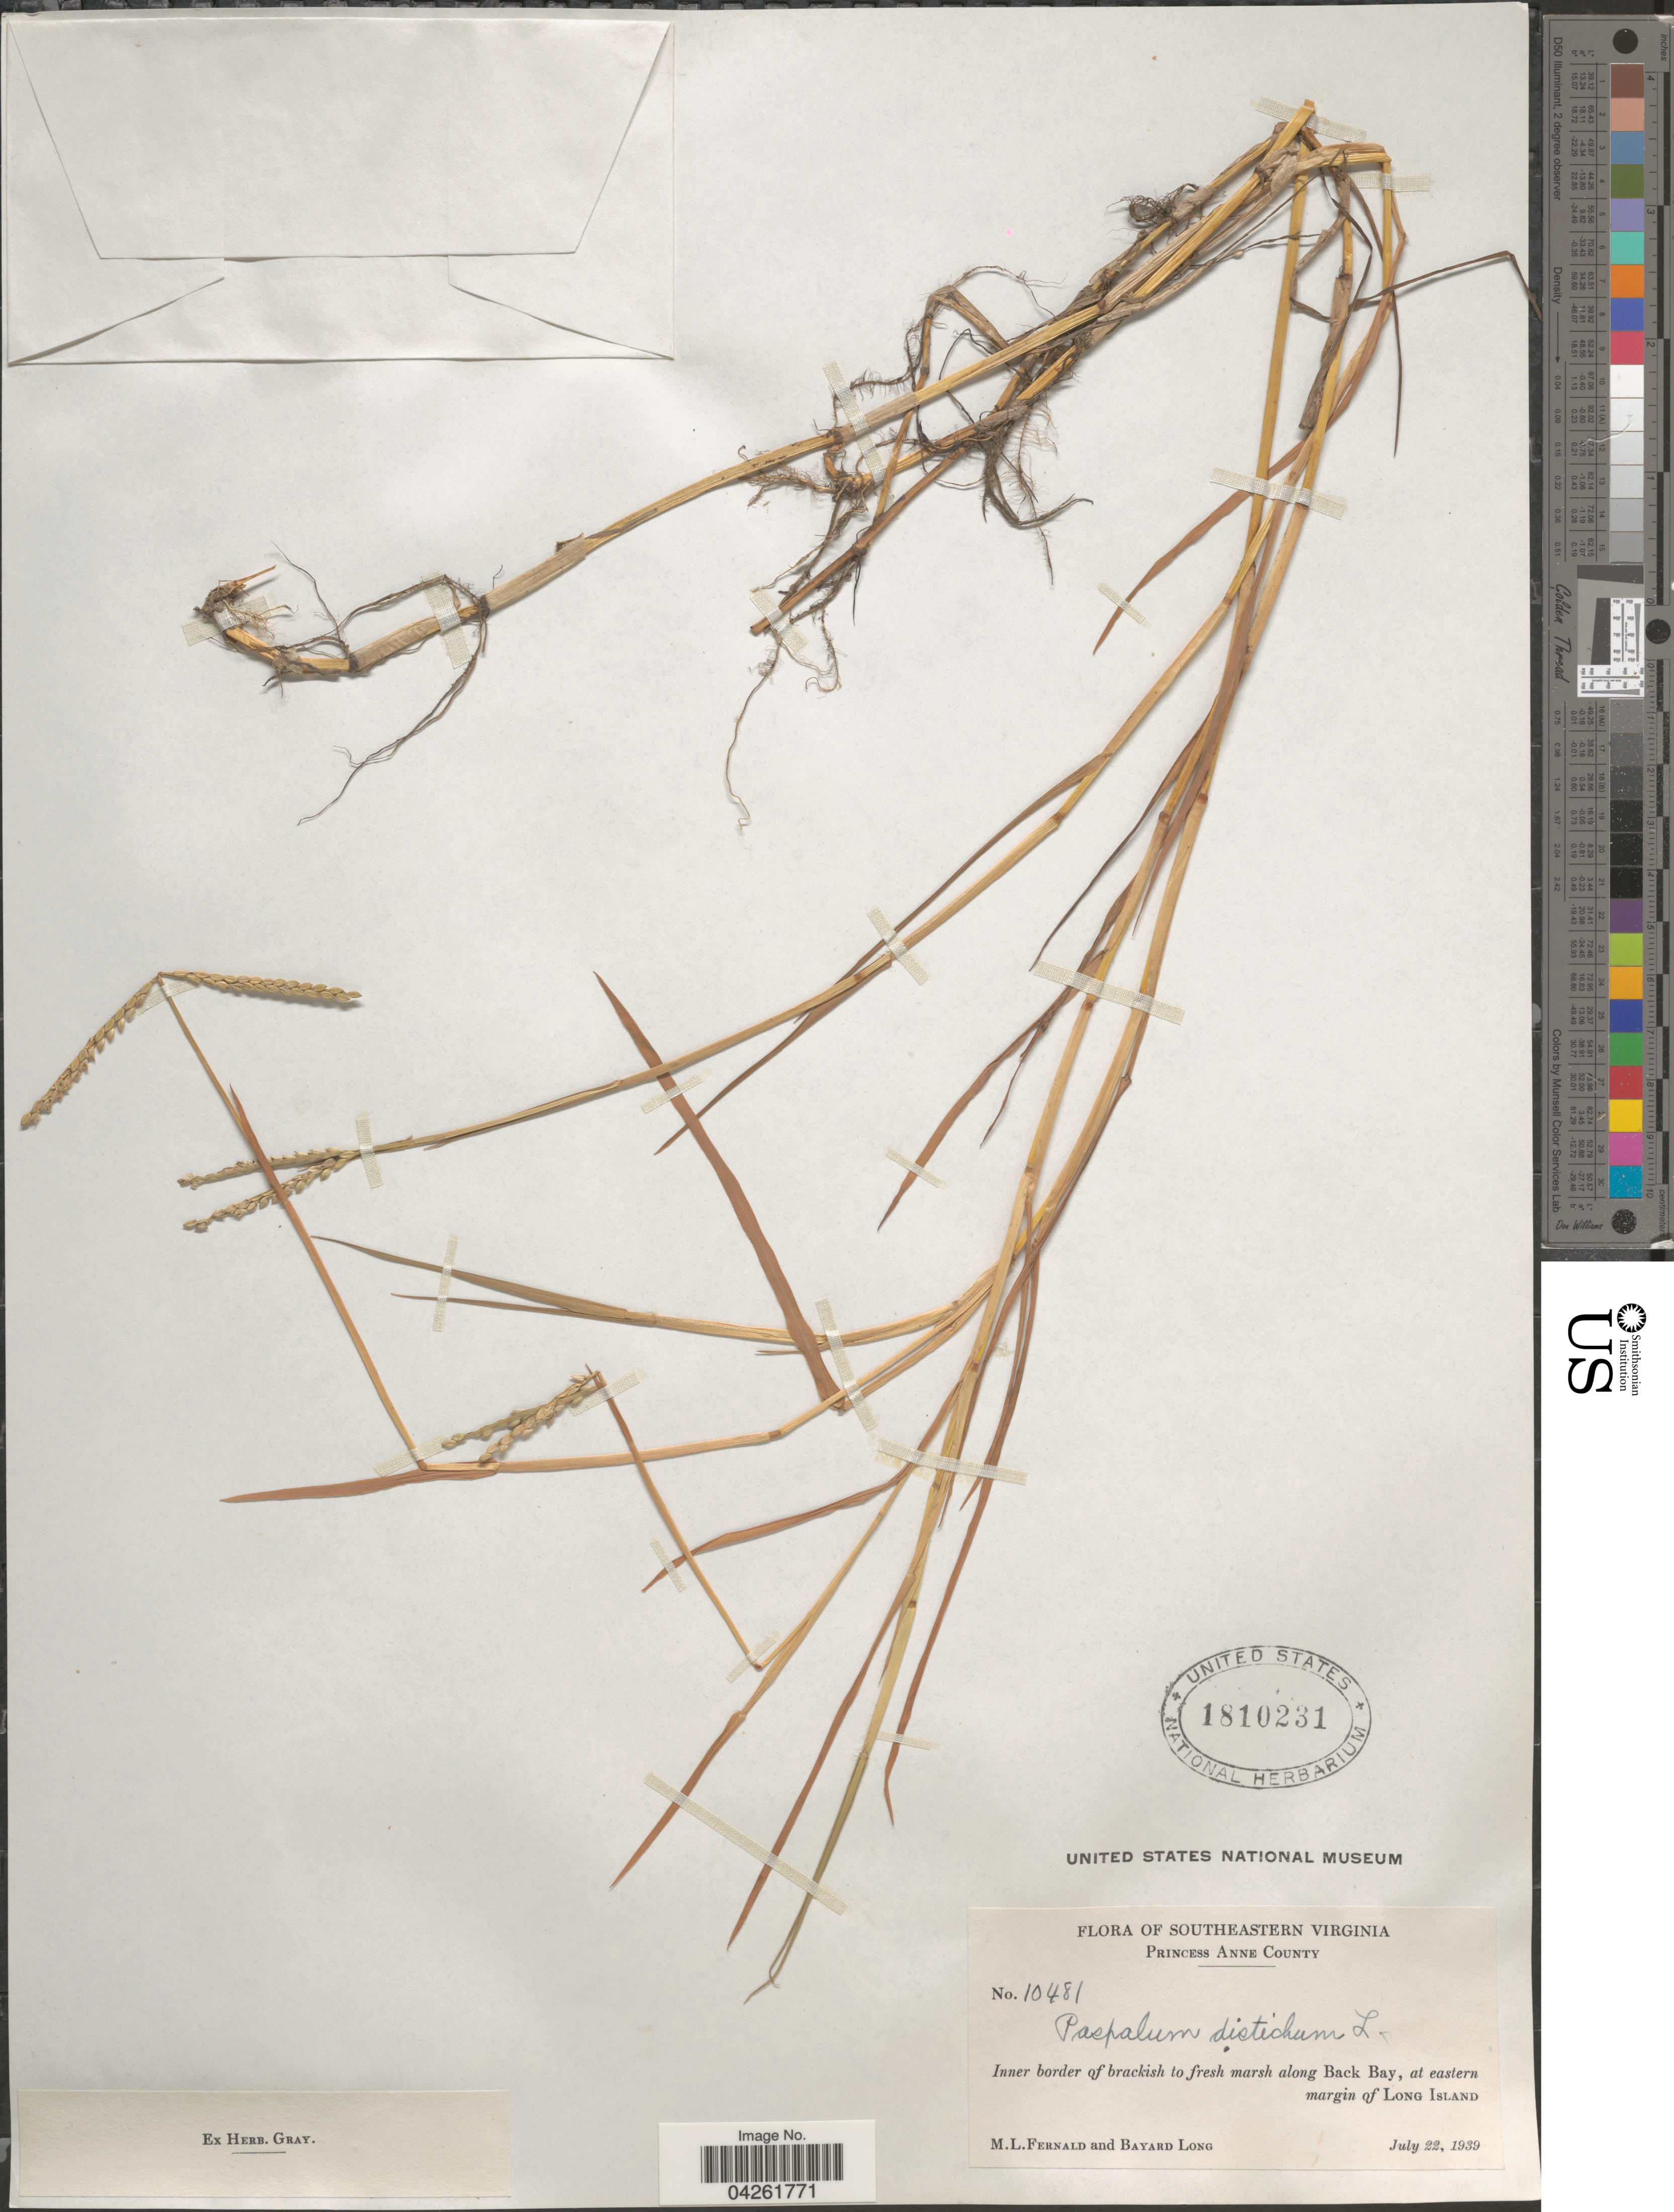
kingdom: Plantae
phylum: Tracheophyta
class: Liliopsida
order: Poales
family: Poaceae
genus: Paspalum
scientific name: Paspalum distichum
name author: L.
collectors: M. L. Fernald & B. Long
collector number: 10481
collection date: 1939-07-22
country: United States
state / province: Virginia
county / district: City of Virginia Beach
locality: Southeastern Virginia. Princess Anne County. Inner border of brackish to fresh marsh along Back Bay, at eastern margin of Long Island.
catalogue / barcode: US 1810231